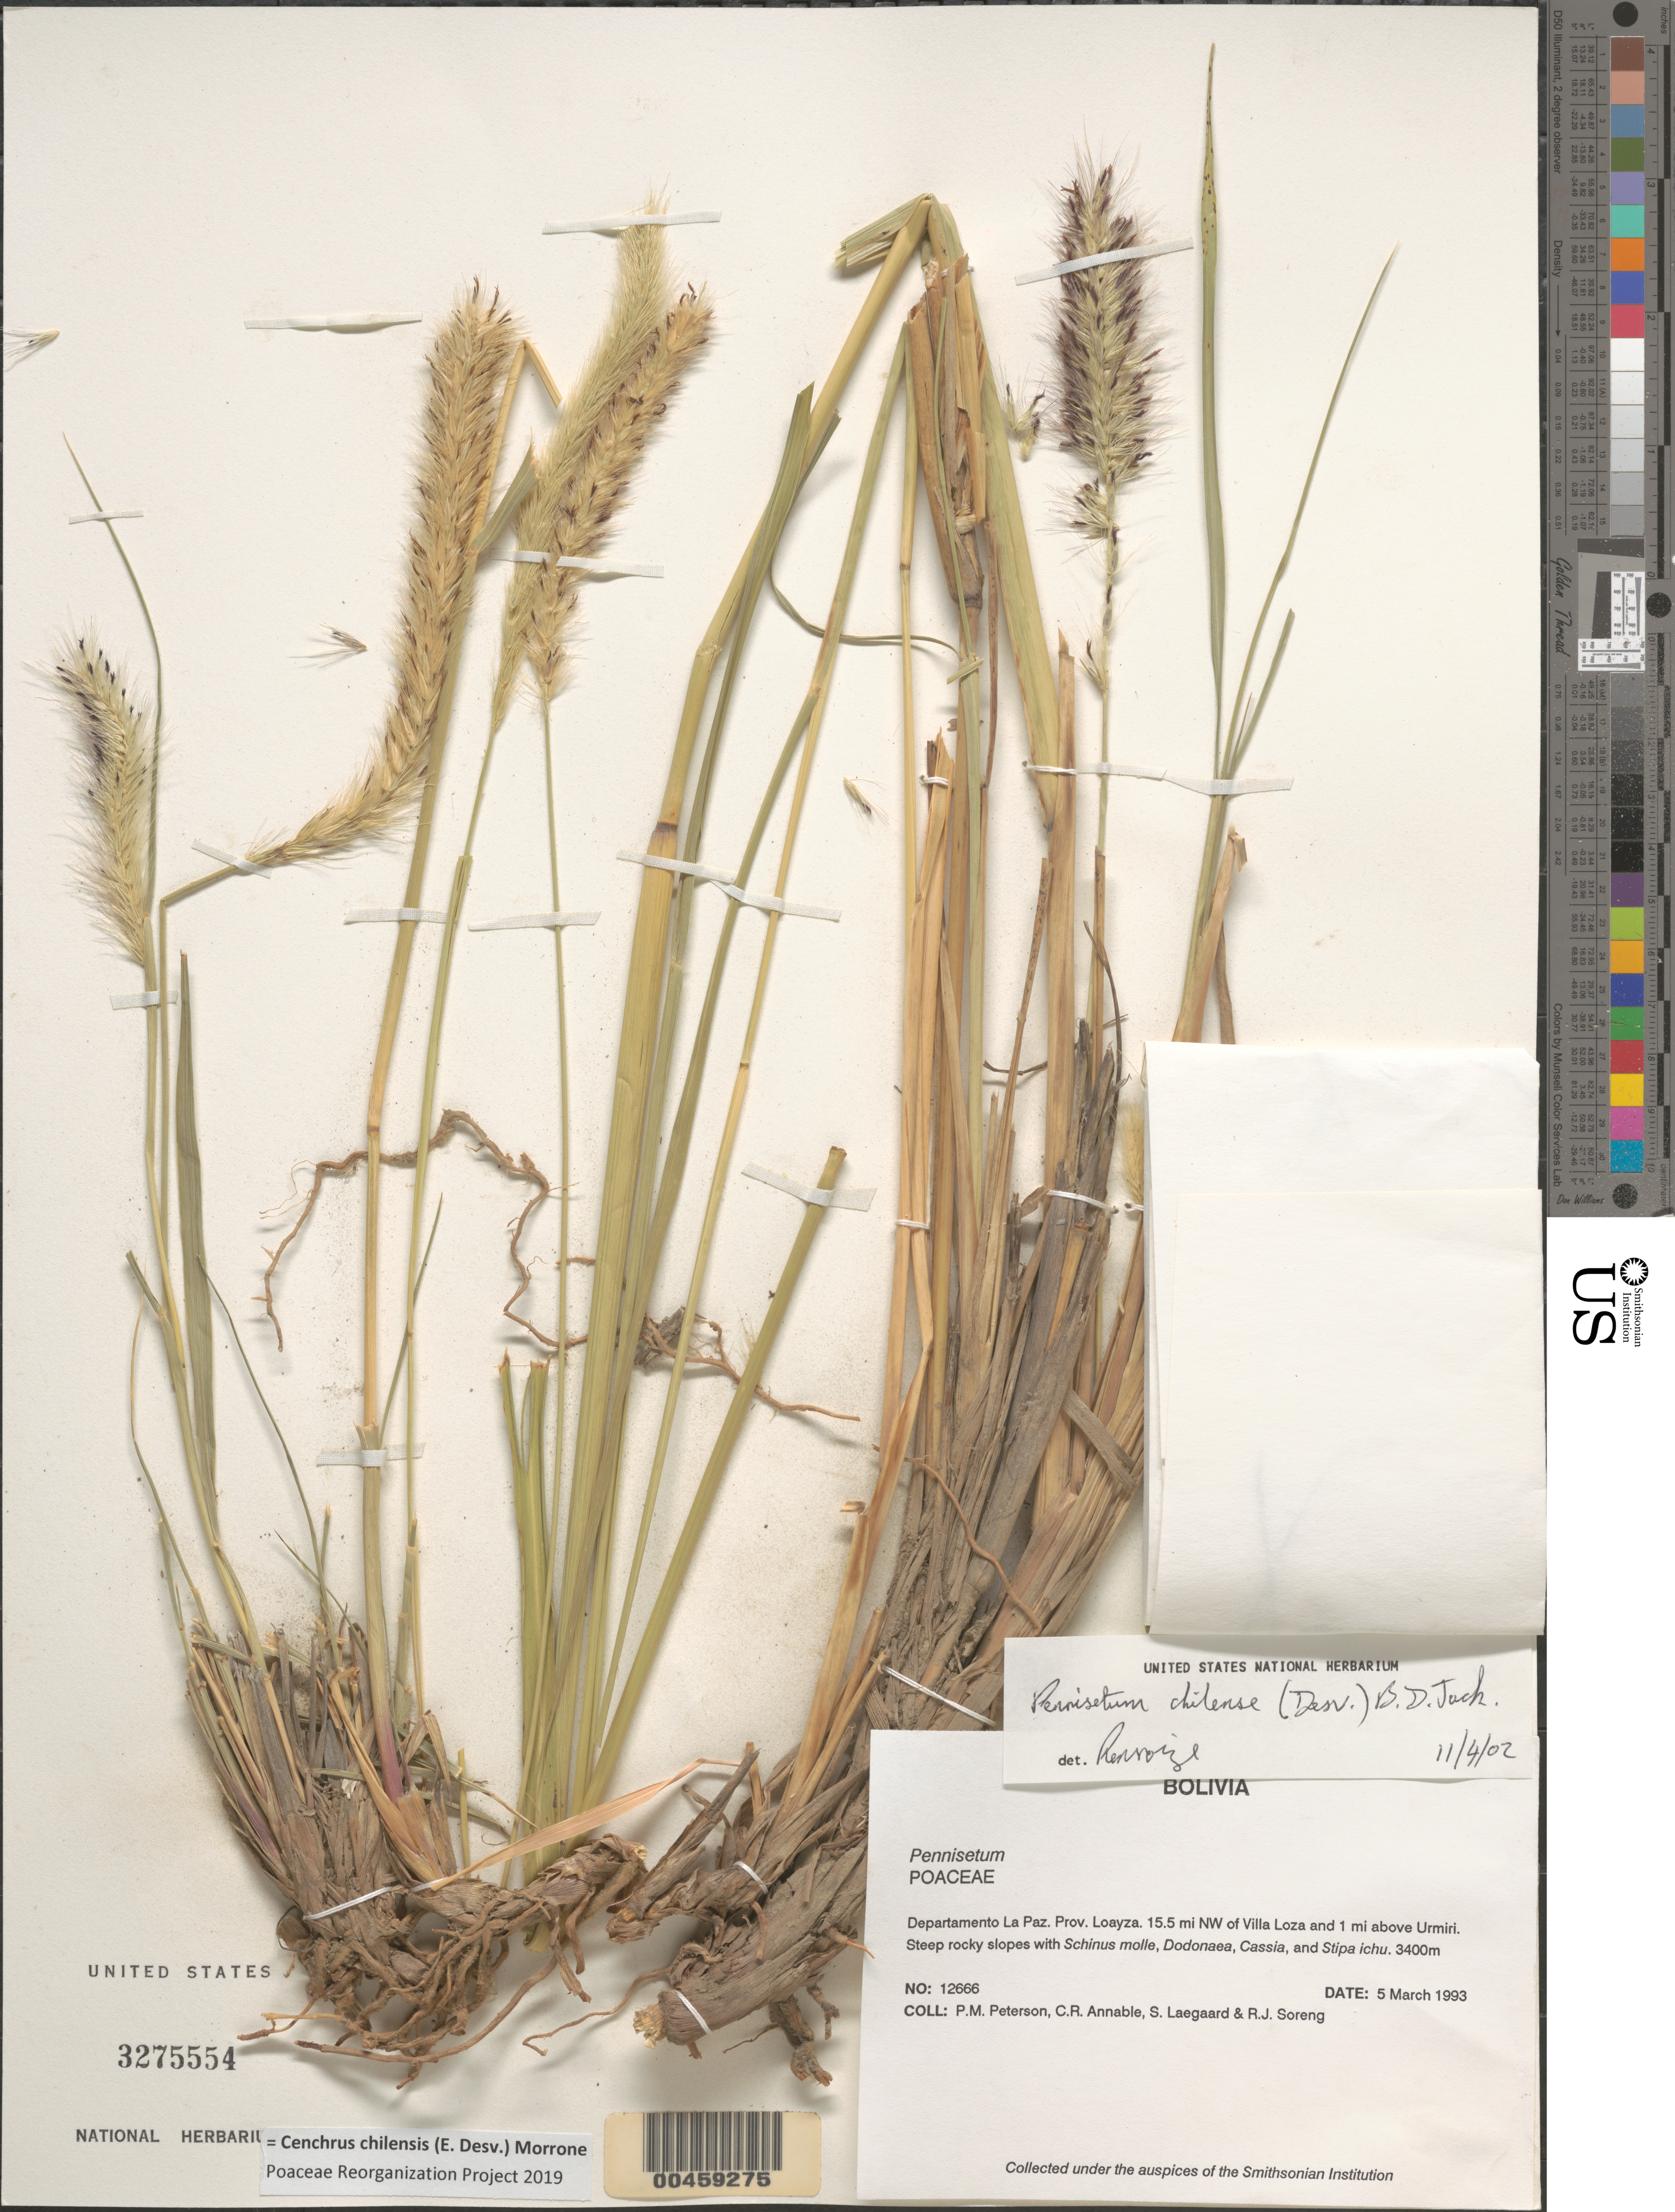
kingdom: Plantae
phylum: Tracheophyta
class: Liliopsida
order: Poales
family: Poaceae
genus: Cenchrus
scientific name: Cenchrus chilensis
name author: (É. Desv.) Morrone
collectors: P. M. Peterson, C. R. Annable, S. Lægaard & R. J. Soreng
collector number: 12666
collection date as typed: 05 Mar 1993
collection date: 1993-03-05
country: Bolivia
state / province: La Paz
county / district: Loayza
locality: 15.5 mi NW of Villa Loza and 1 mi above Urmiri.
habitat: Steep rocky slopes with Schinus molle, Dodonaea, Cassia, and Stipa ichu.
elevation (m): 3400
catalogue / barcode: US 3275554